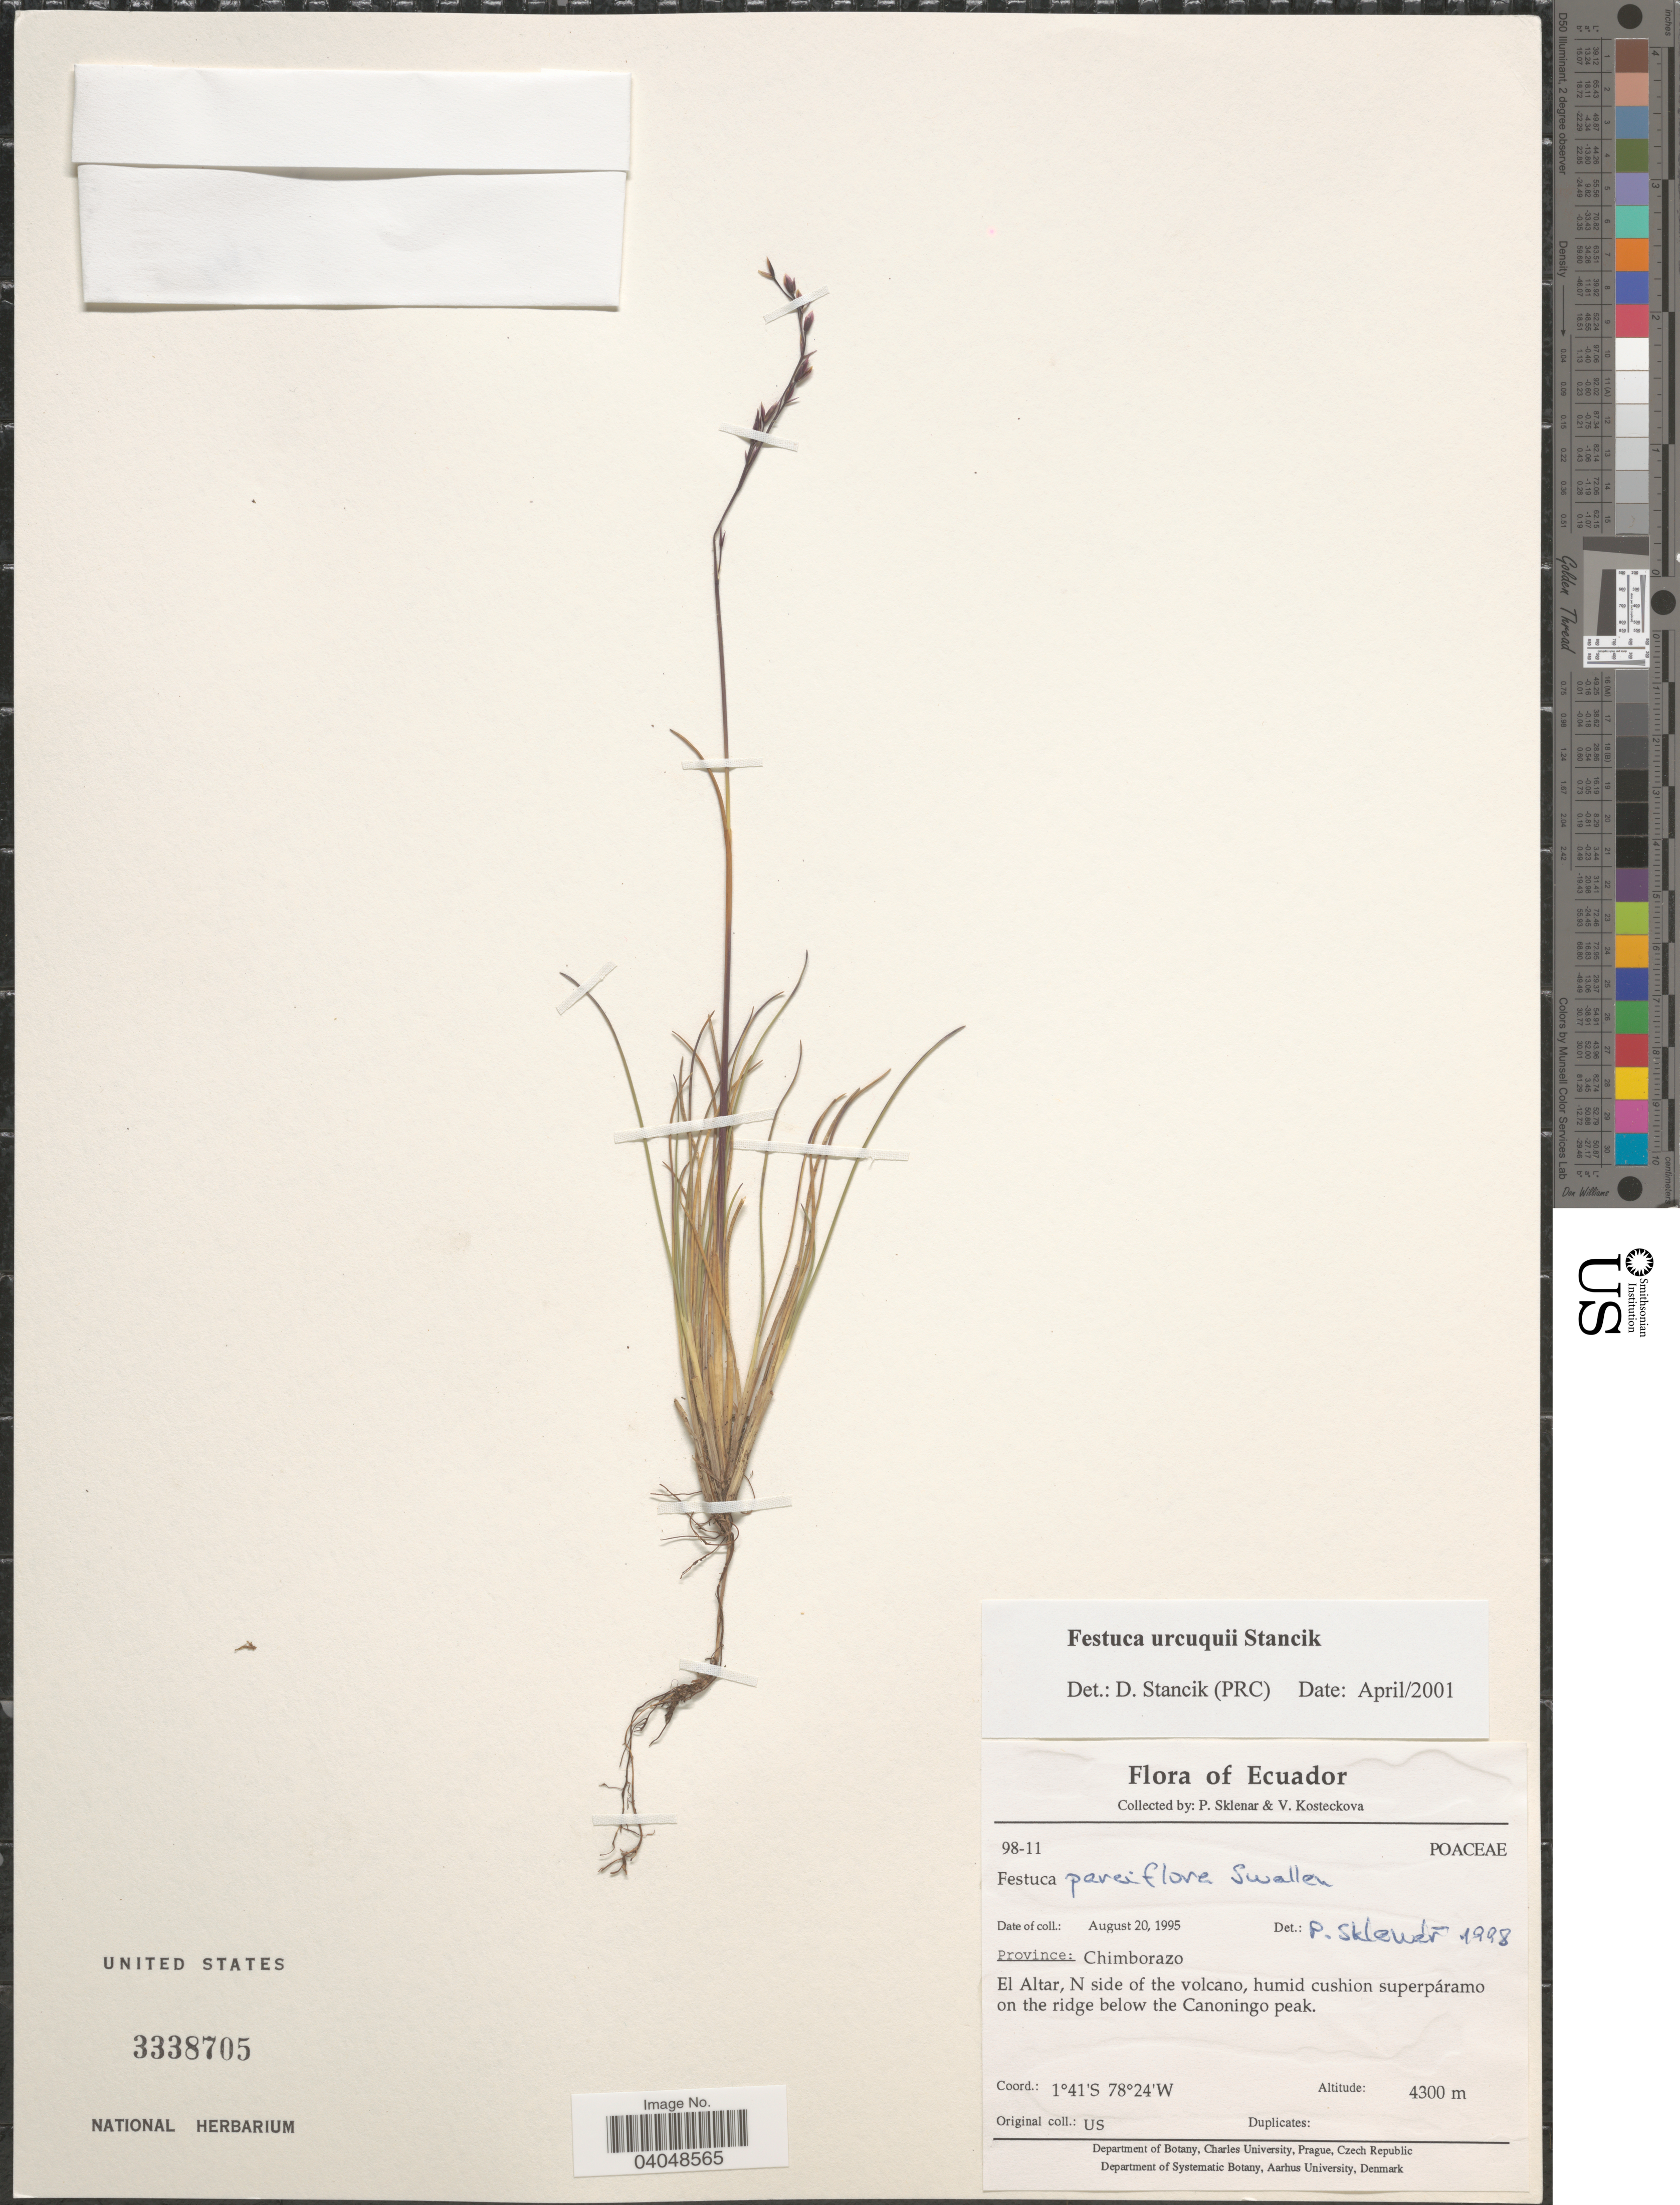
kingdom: Plantae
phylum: Tracheophyta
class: Liliopsida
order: Poales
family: Poaceae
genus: Festuca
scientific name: Festuca urcuqui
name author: Stancik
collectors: P. Sklenar & V. Kosteckova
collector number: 98-11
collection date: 1995-08-20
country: Ecuador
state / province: Chimborazo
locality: El Altar, N side of the volcano, humid cushion superpáramo on the ridge below the Canoningo peak.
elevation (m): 4300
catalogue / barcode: US 3338705